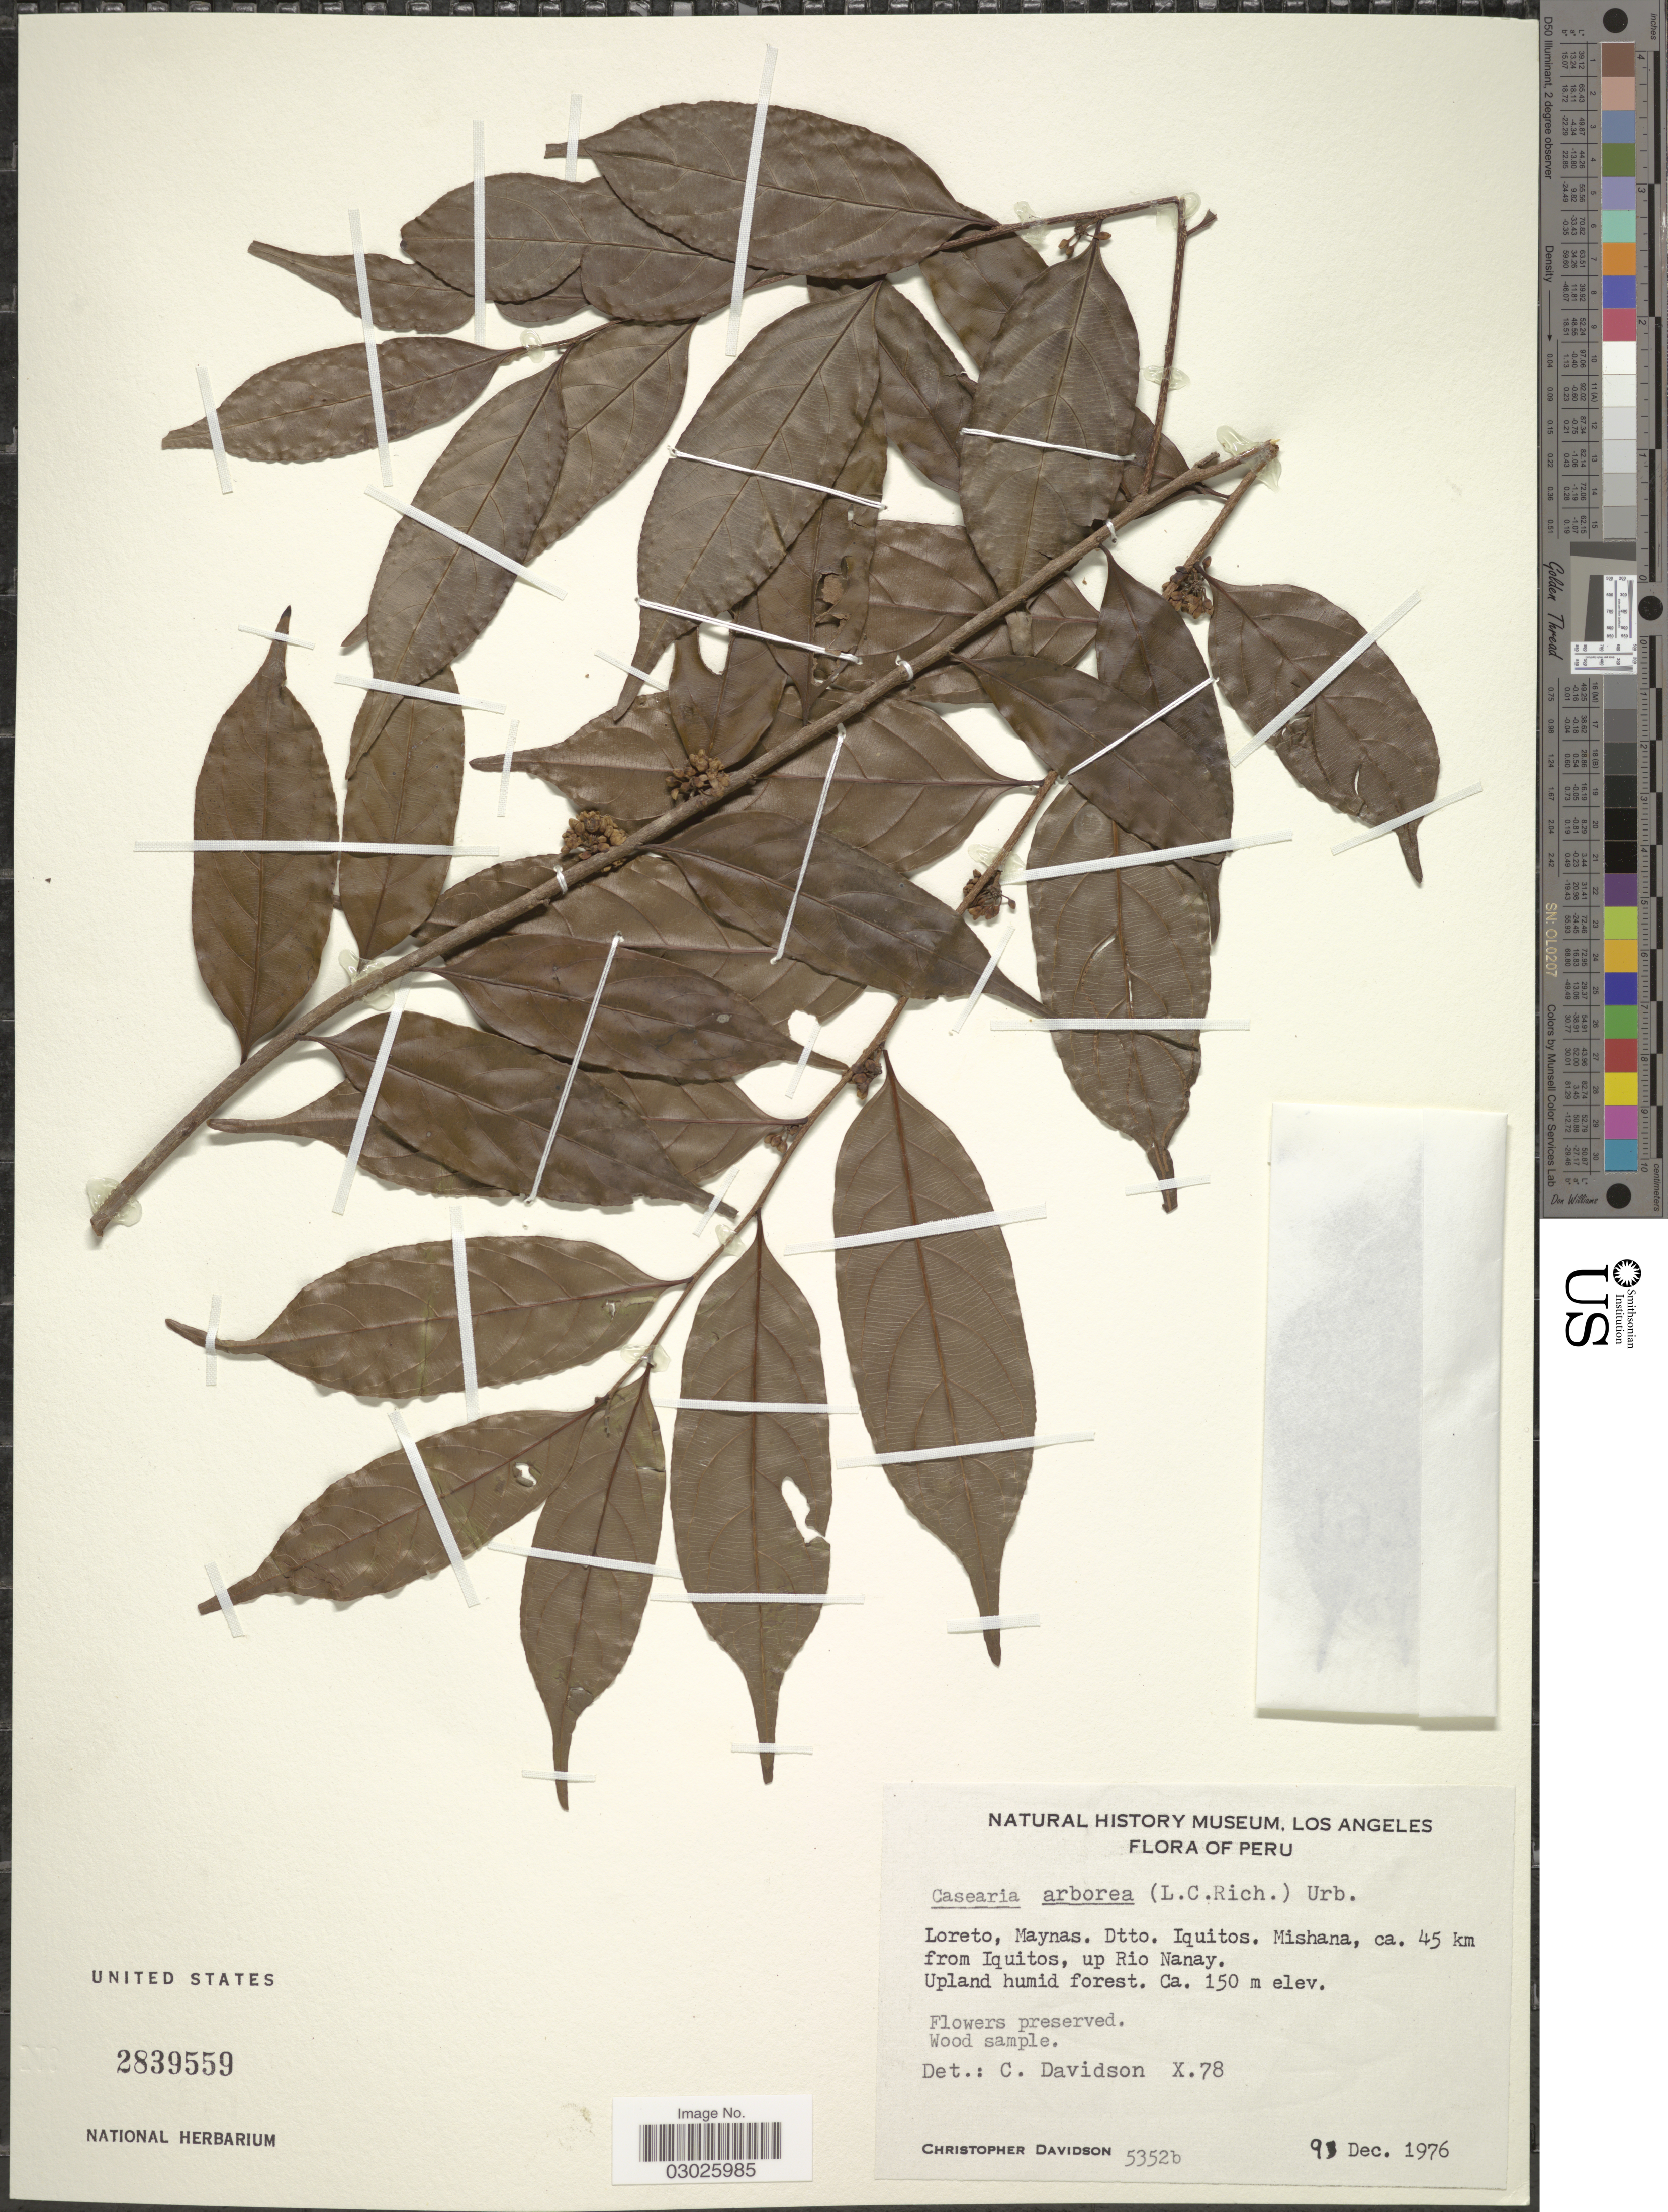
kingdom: Plantae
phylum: Tracheophyta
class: Magnoliopsida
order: Malpighiales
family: Salicaceae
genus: Casearia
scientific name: Casearia arborea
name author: (Rich.) Urb.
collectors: C. Davidson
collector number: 5352b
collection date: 1976-12-09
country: Peru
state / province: Loreto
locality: Maynas. Dtto. Iquitos. Mishana, ca. 45 km from Iquitos, up Rio Nanay.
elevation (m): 150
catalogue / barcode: US 2839559